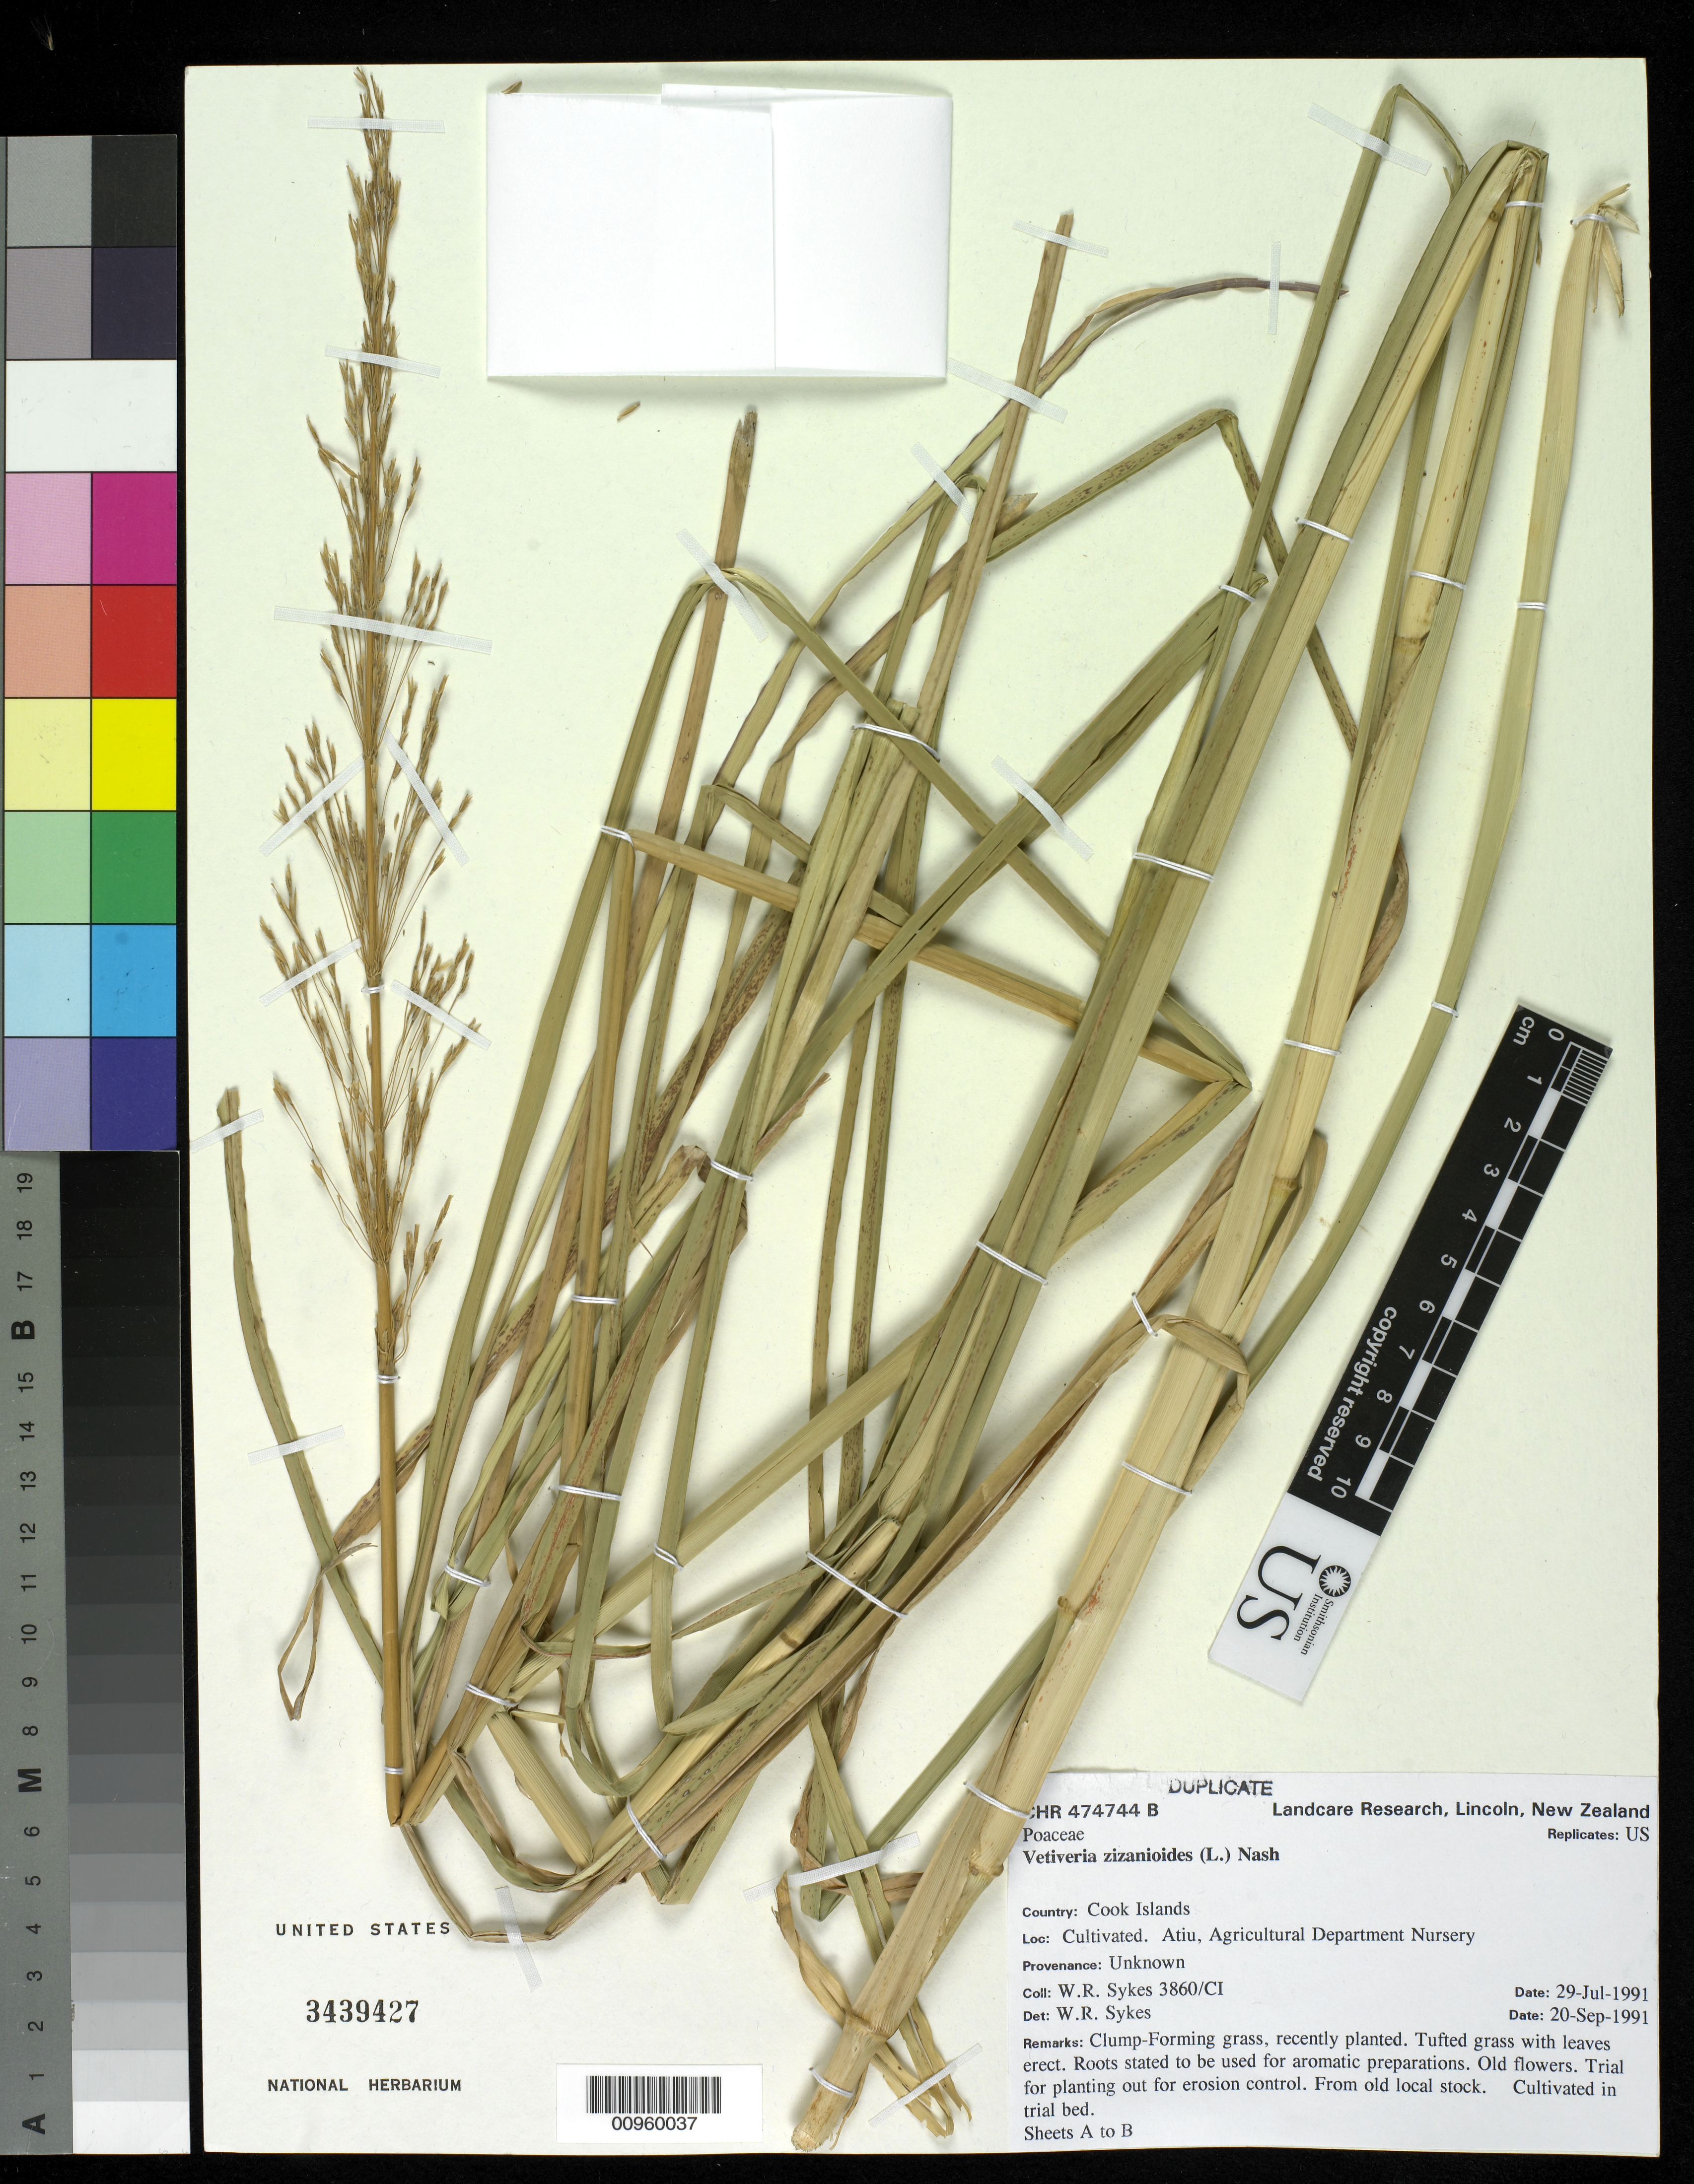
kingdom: Plantae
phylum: Tracheophyta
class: Liliopsida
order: Poales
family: Poaceae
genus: Vetiveria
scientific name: Vetiveria zizanioides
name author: (L.) Nash ex Small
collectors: W. R. Sykes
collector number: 3860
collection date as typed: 29 Jul 1991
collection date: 1991-07-29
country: Cook Islands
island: Atiu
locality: Atiu, Agricultural Department Nursery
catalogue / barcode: US 3439427